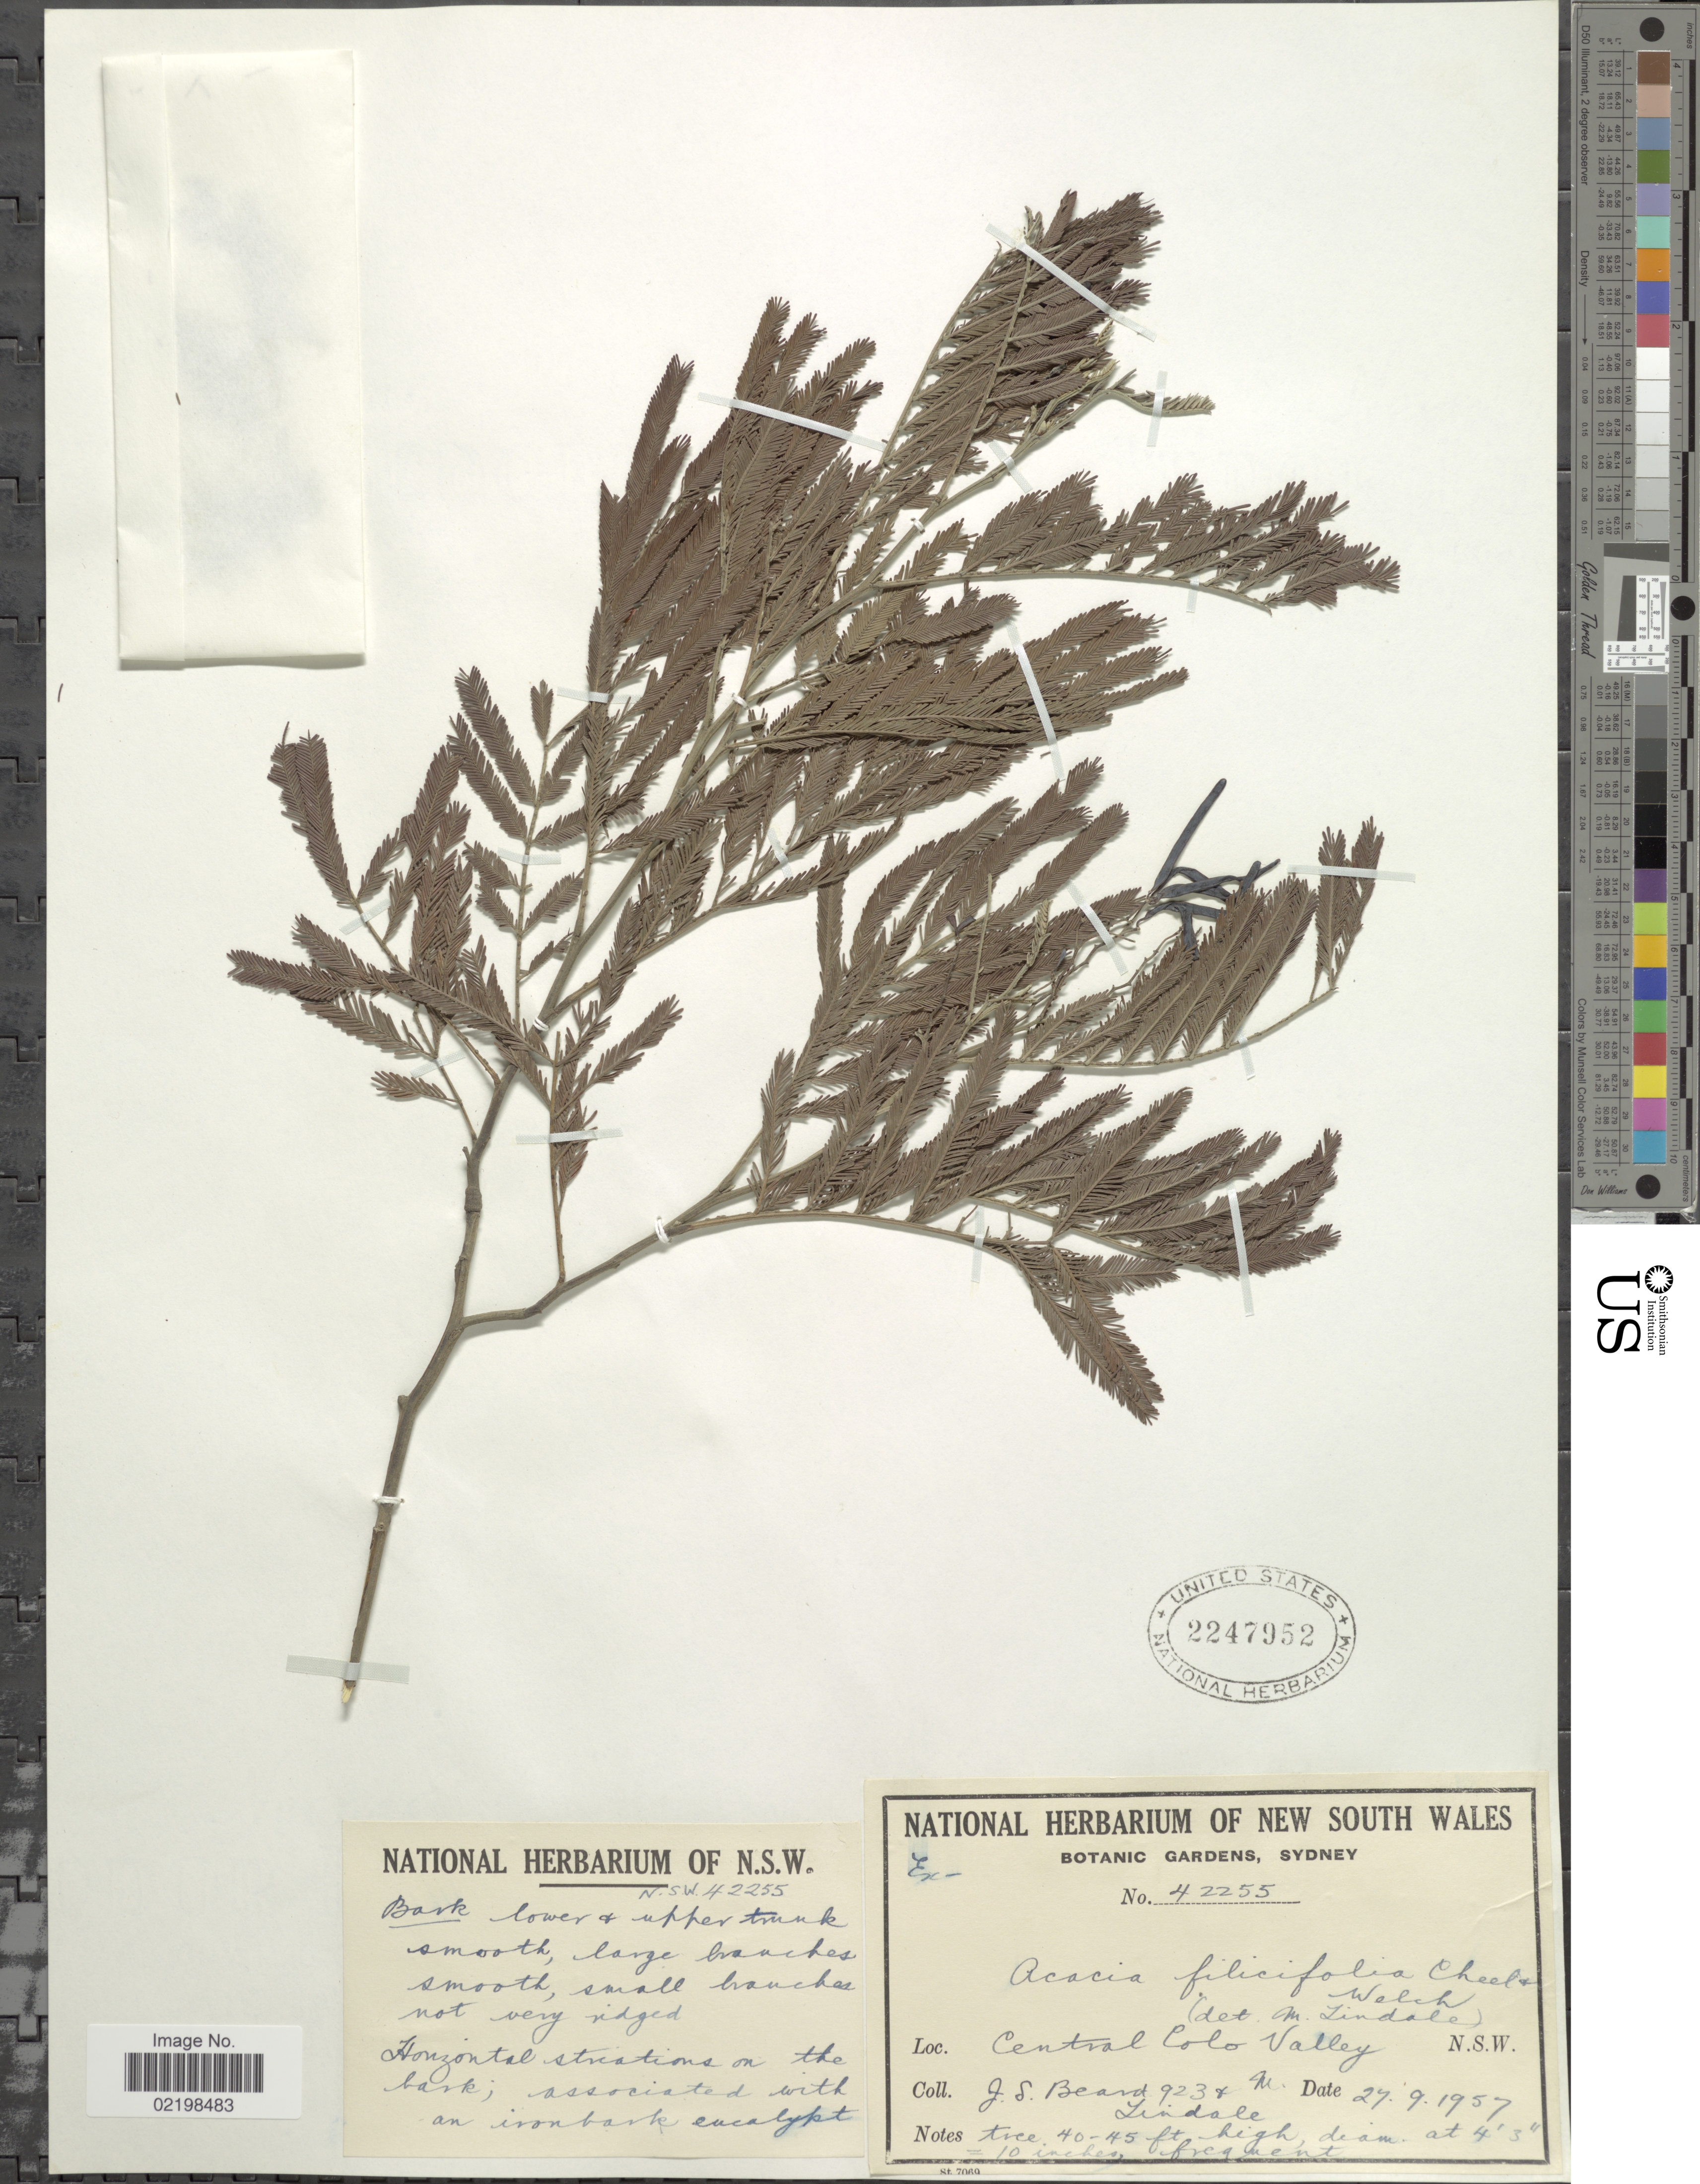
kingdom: Plantae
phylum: Tracheophyta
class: Magnoliopsida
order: Fabales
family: Fabaceae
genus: Acacia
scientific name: Acacia filicifolia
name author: Cheel & M.B. Welch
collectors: J. Beard & M. D. Tindale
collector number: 923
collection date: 1957-09-27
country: Australia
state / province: New South Wales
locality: Central Colo Valley, N.S.W.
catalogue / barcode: US 2247952